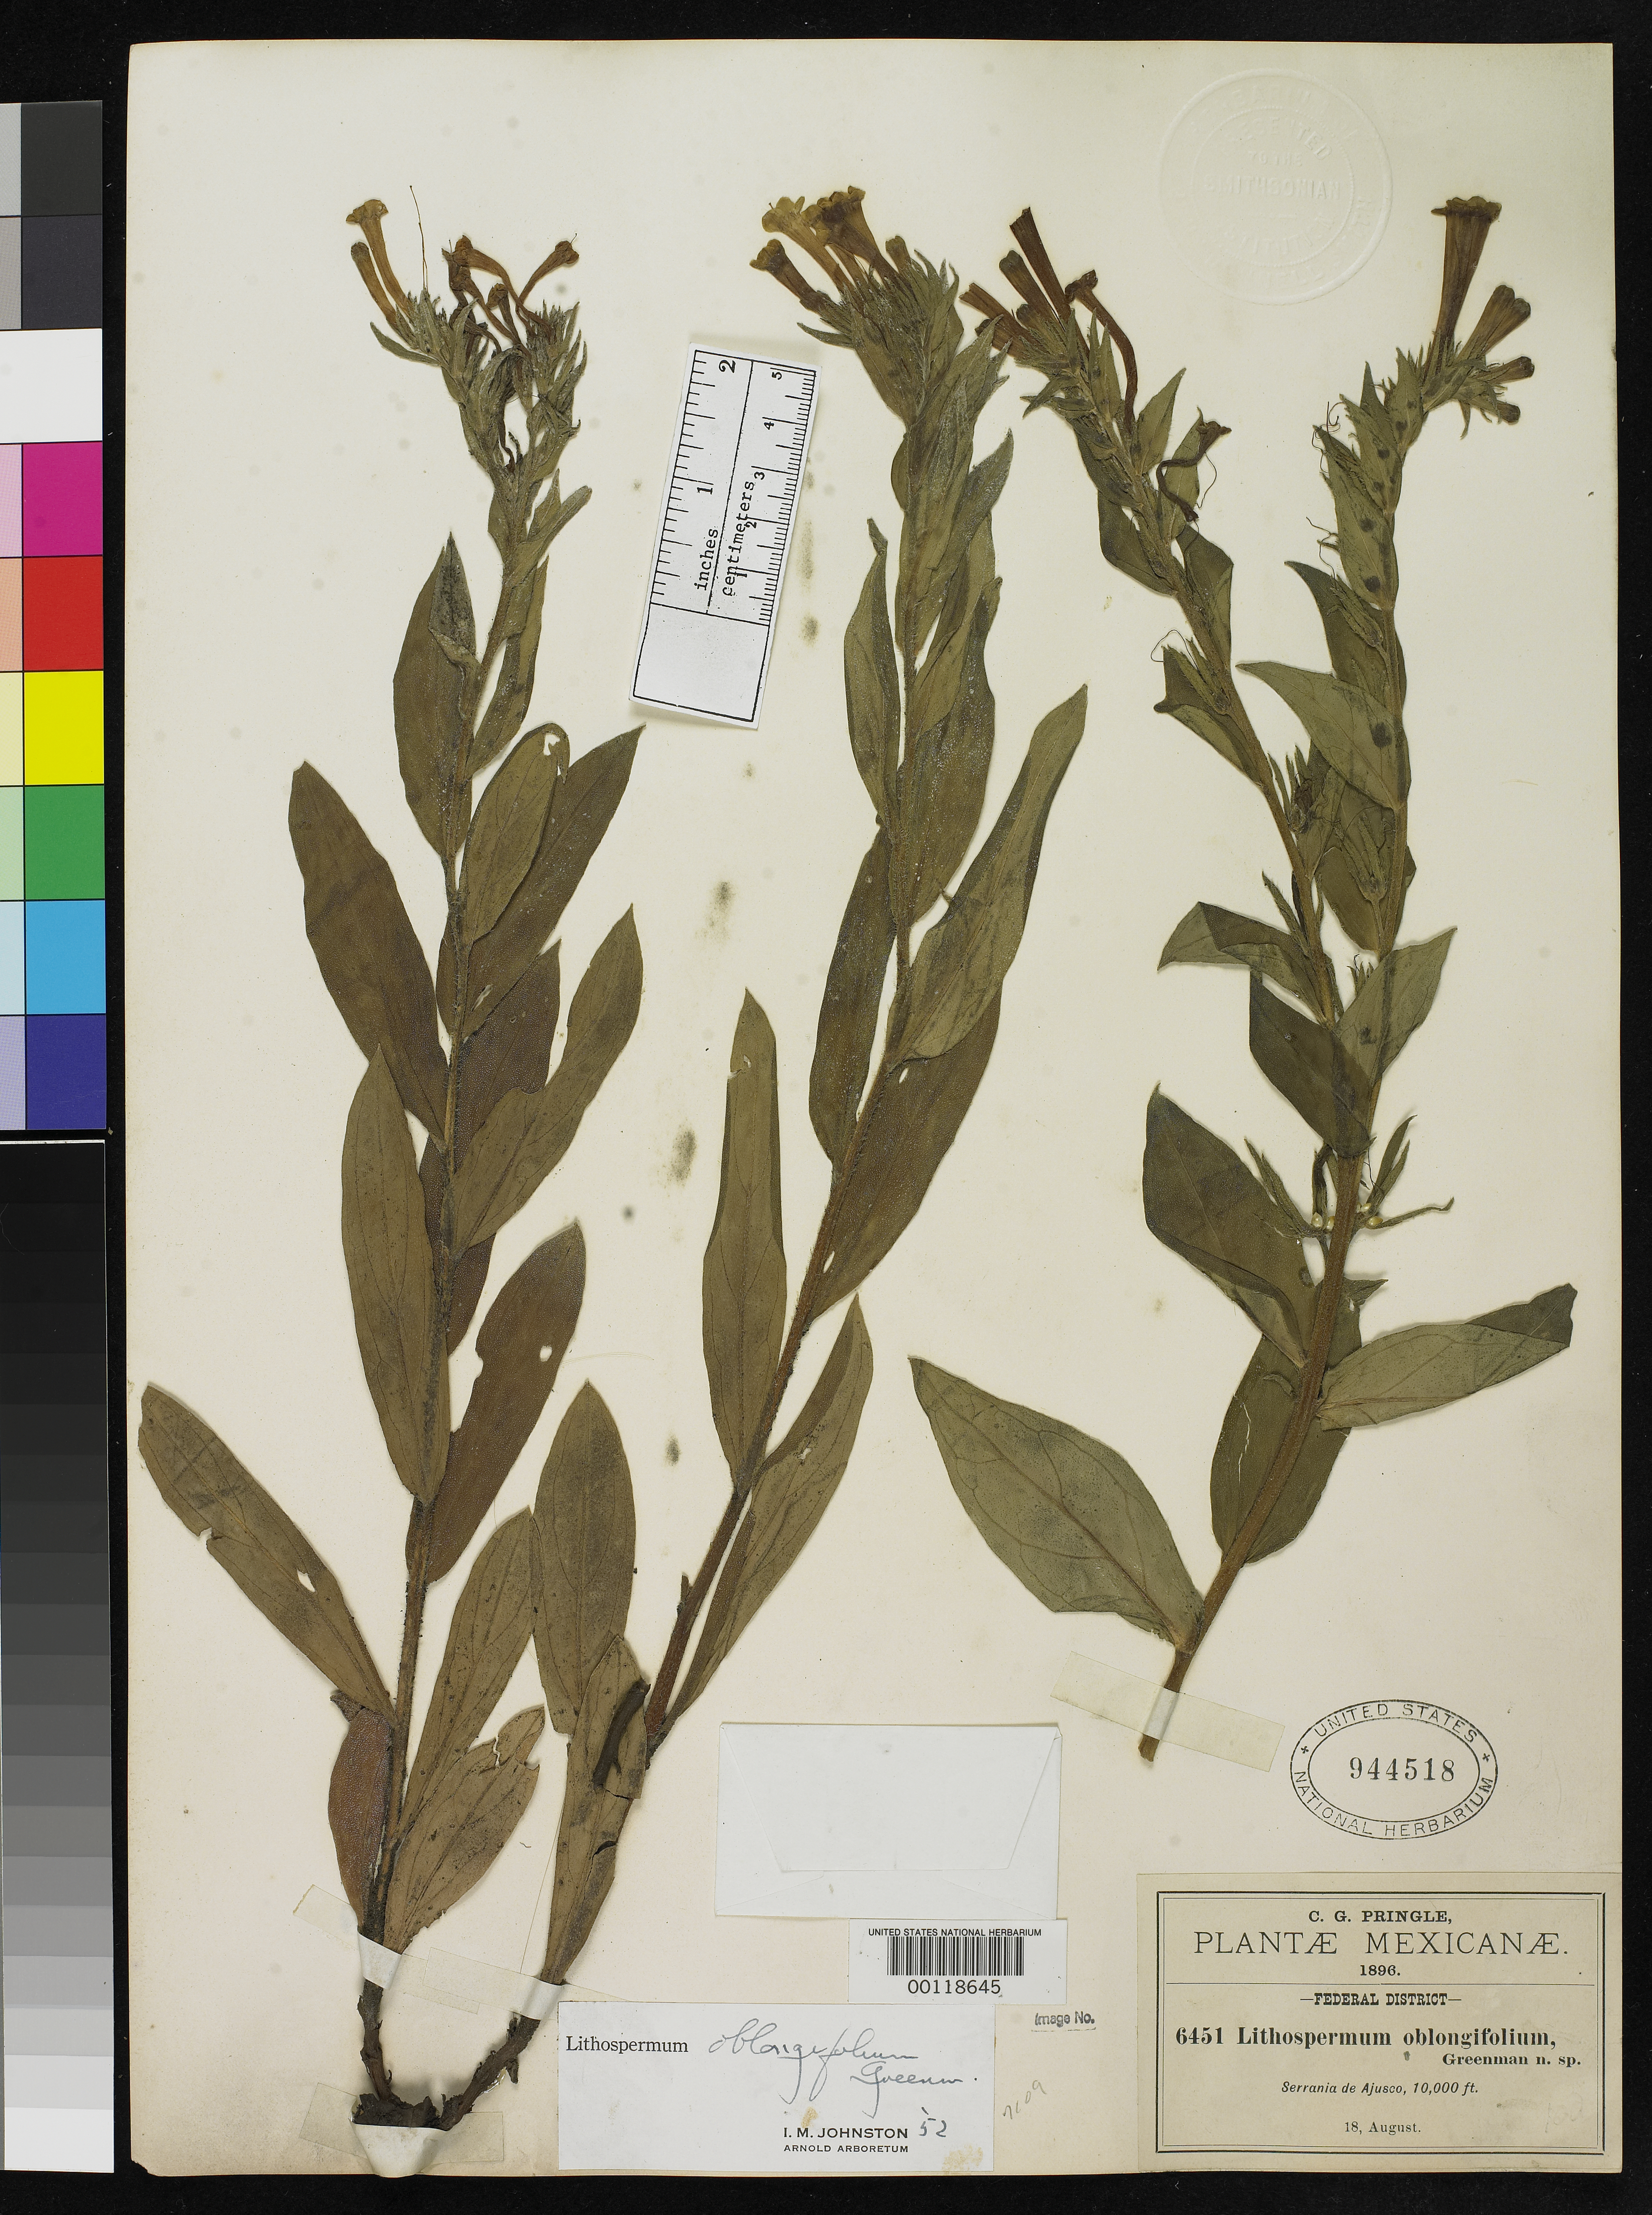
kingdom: Plantae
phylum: Tracheophyta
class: Magnoliopsida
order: Boraginales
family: Boraginaceae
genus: Lithospermum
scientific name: Lithospermum oblongifolium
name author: Greenm.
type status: Isotype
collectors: C. G. Pringle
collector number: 6451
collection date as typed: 18 Aug 1896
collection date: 1896-08-18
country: Mexico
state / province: Distrito Federal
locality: Serrania de Ajusco.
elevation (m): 3000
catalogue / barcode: US 944518